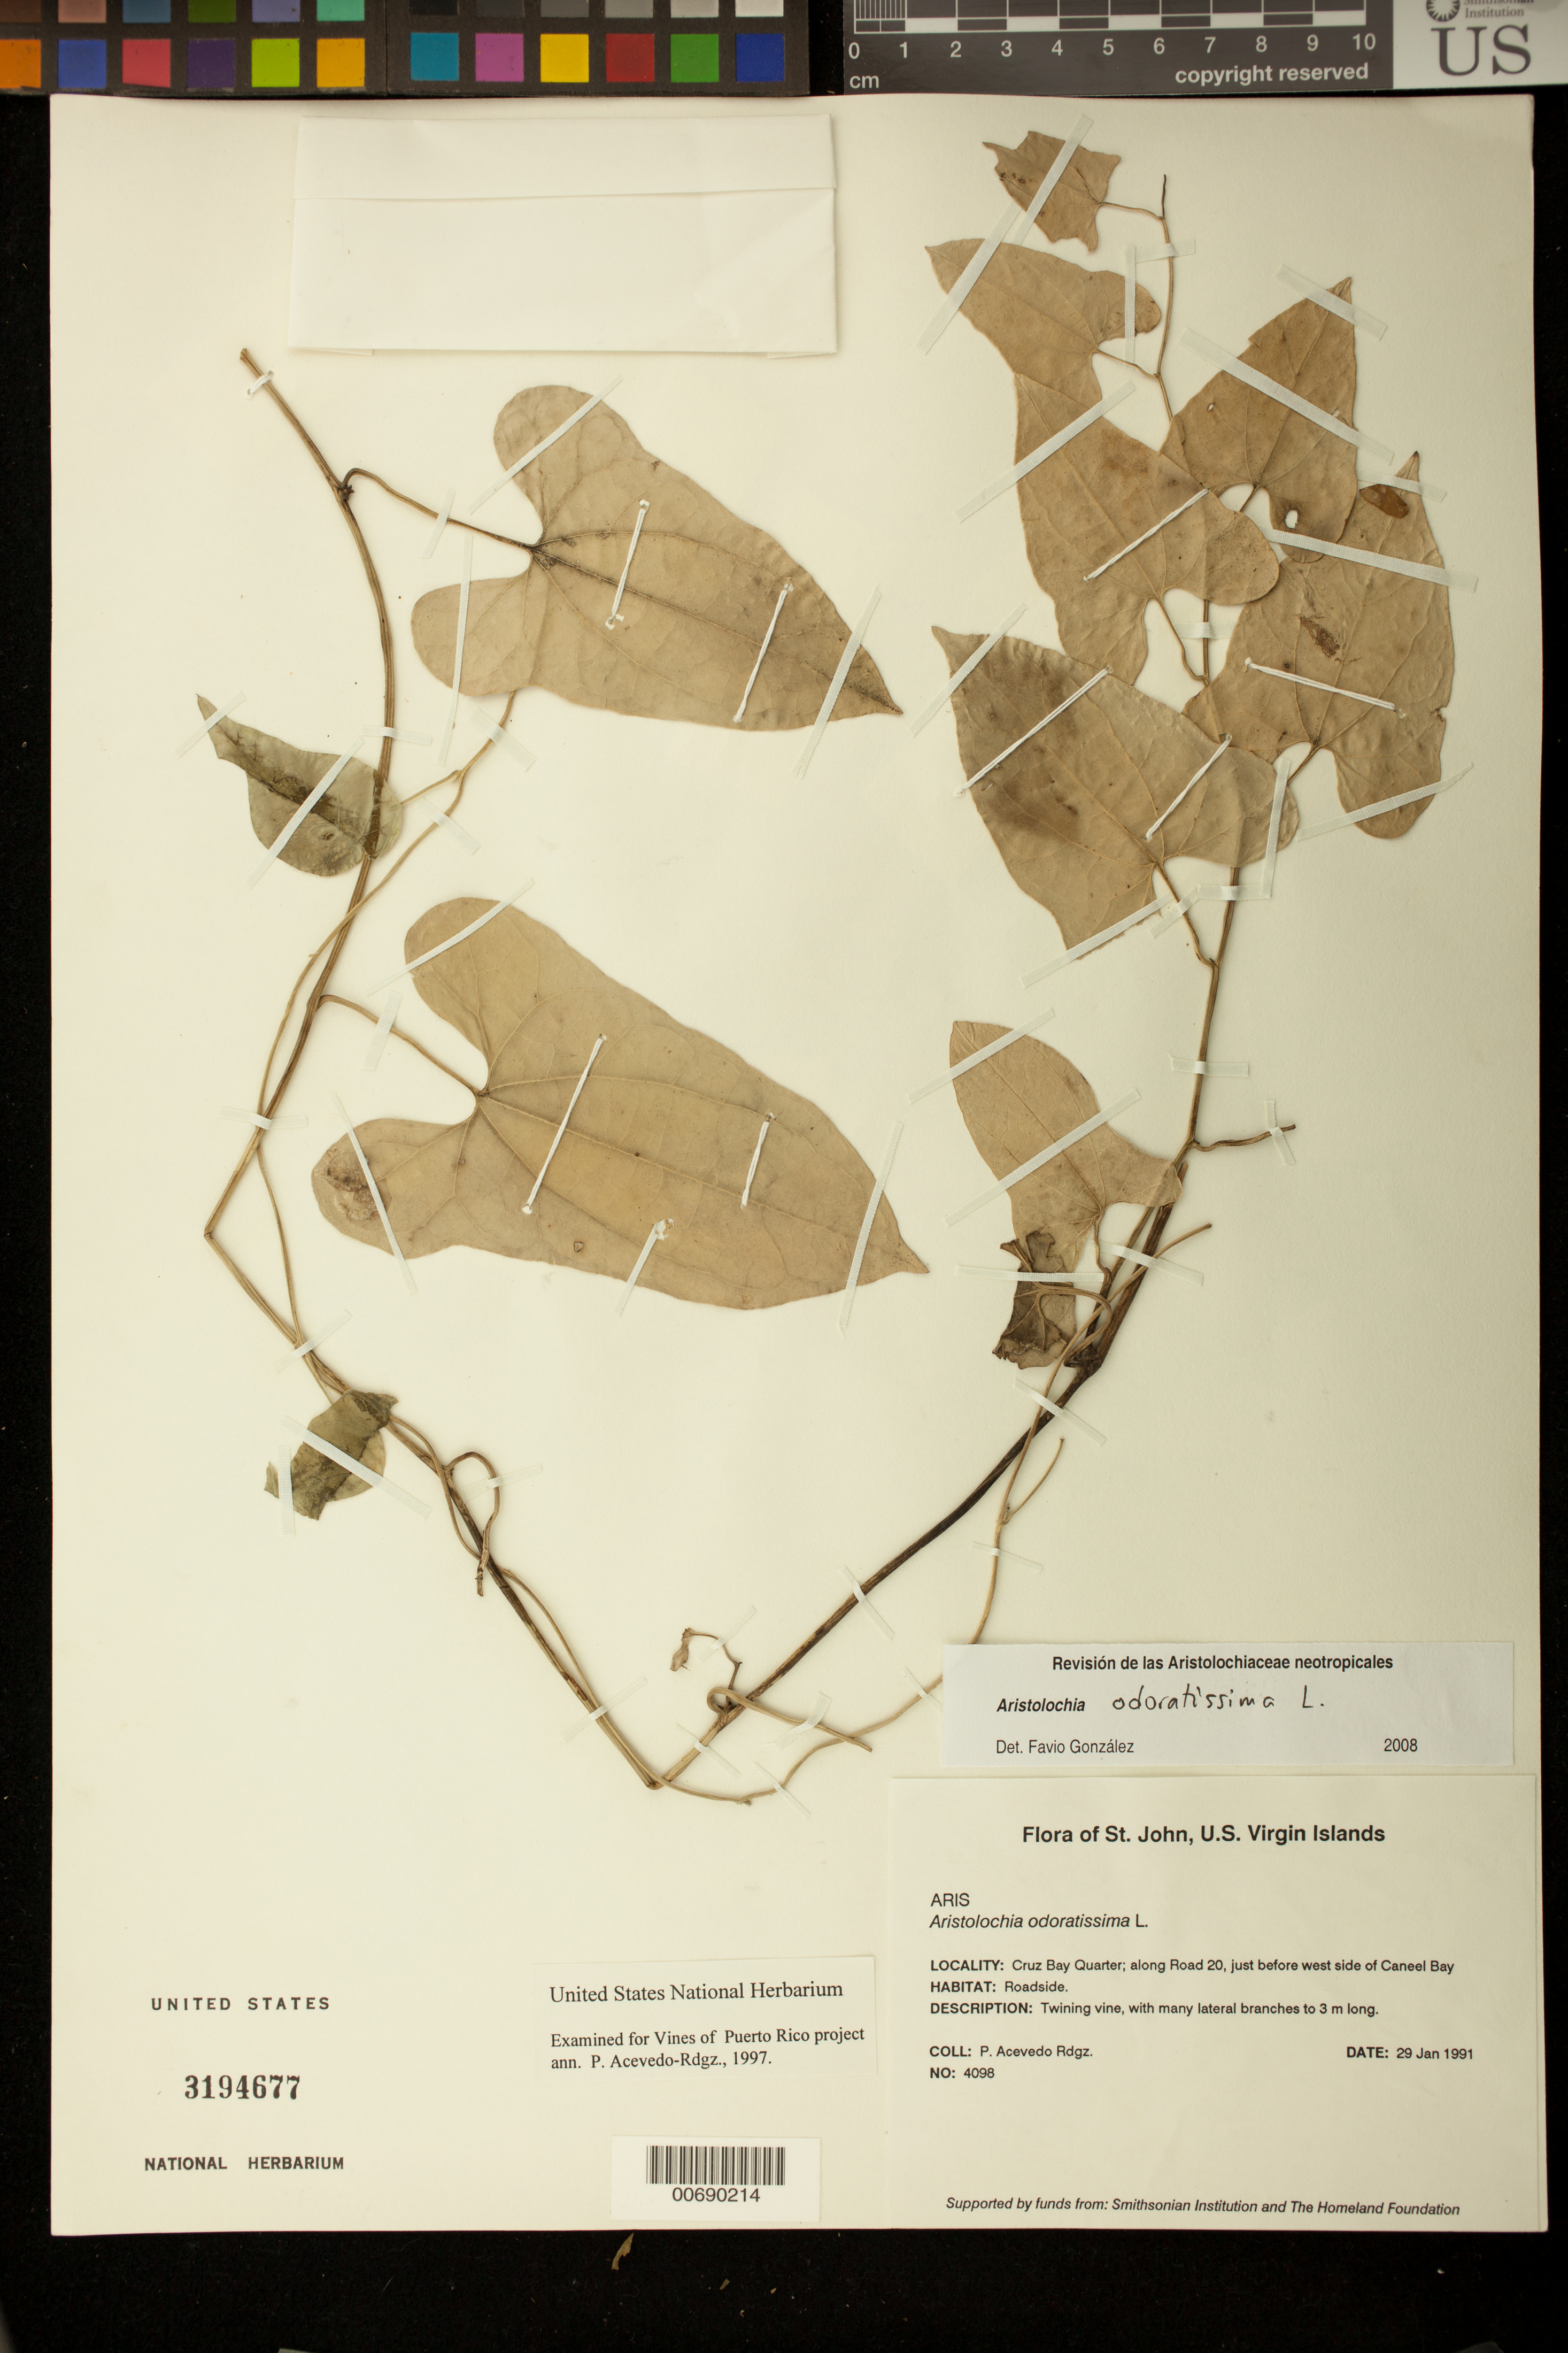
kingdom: Plantae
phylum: Tracheophyta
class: Magnoliopsida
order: Piperales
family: Aristolochiaceae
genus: Aristolochia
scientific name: Aristolochia odoratissima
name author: L.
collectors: P. Acevedo-Rodr.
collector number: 4098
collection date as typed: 29 Jan 1991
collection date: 1991-01-29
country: U.S. Virgin Islands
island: St. John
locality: Cruz Bay Quarter; along Road 20, just before west side of Caneel Bay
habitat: Roadside.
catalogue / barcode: US 3194677